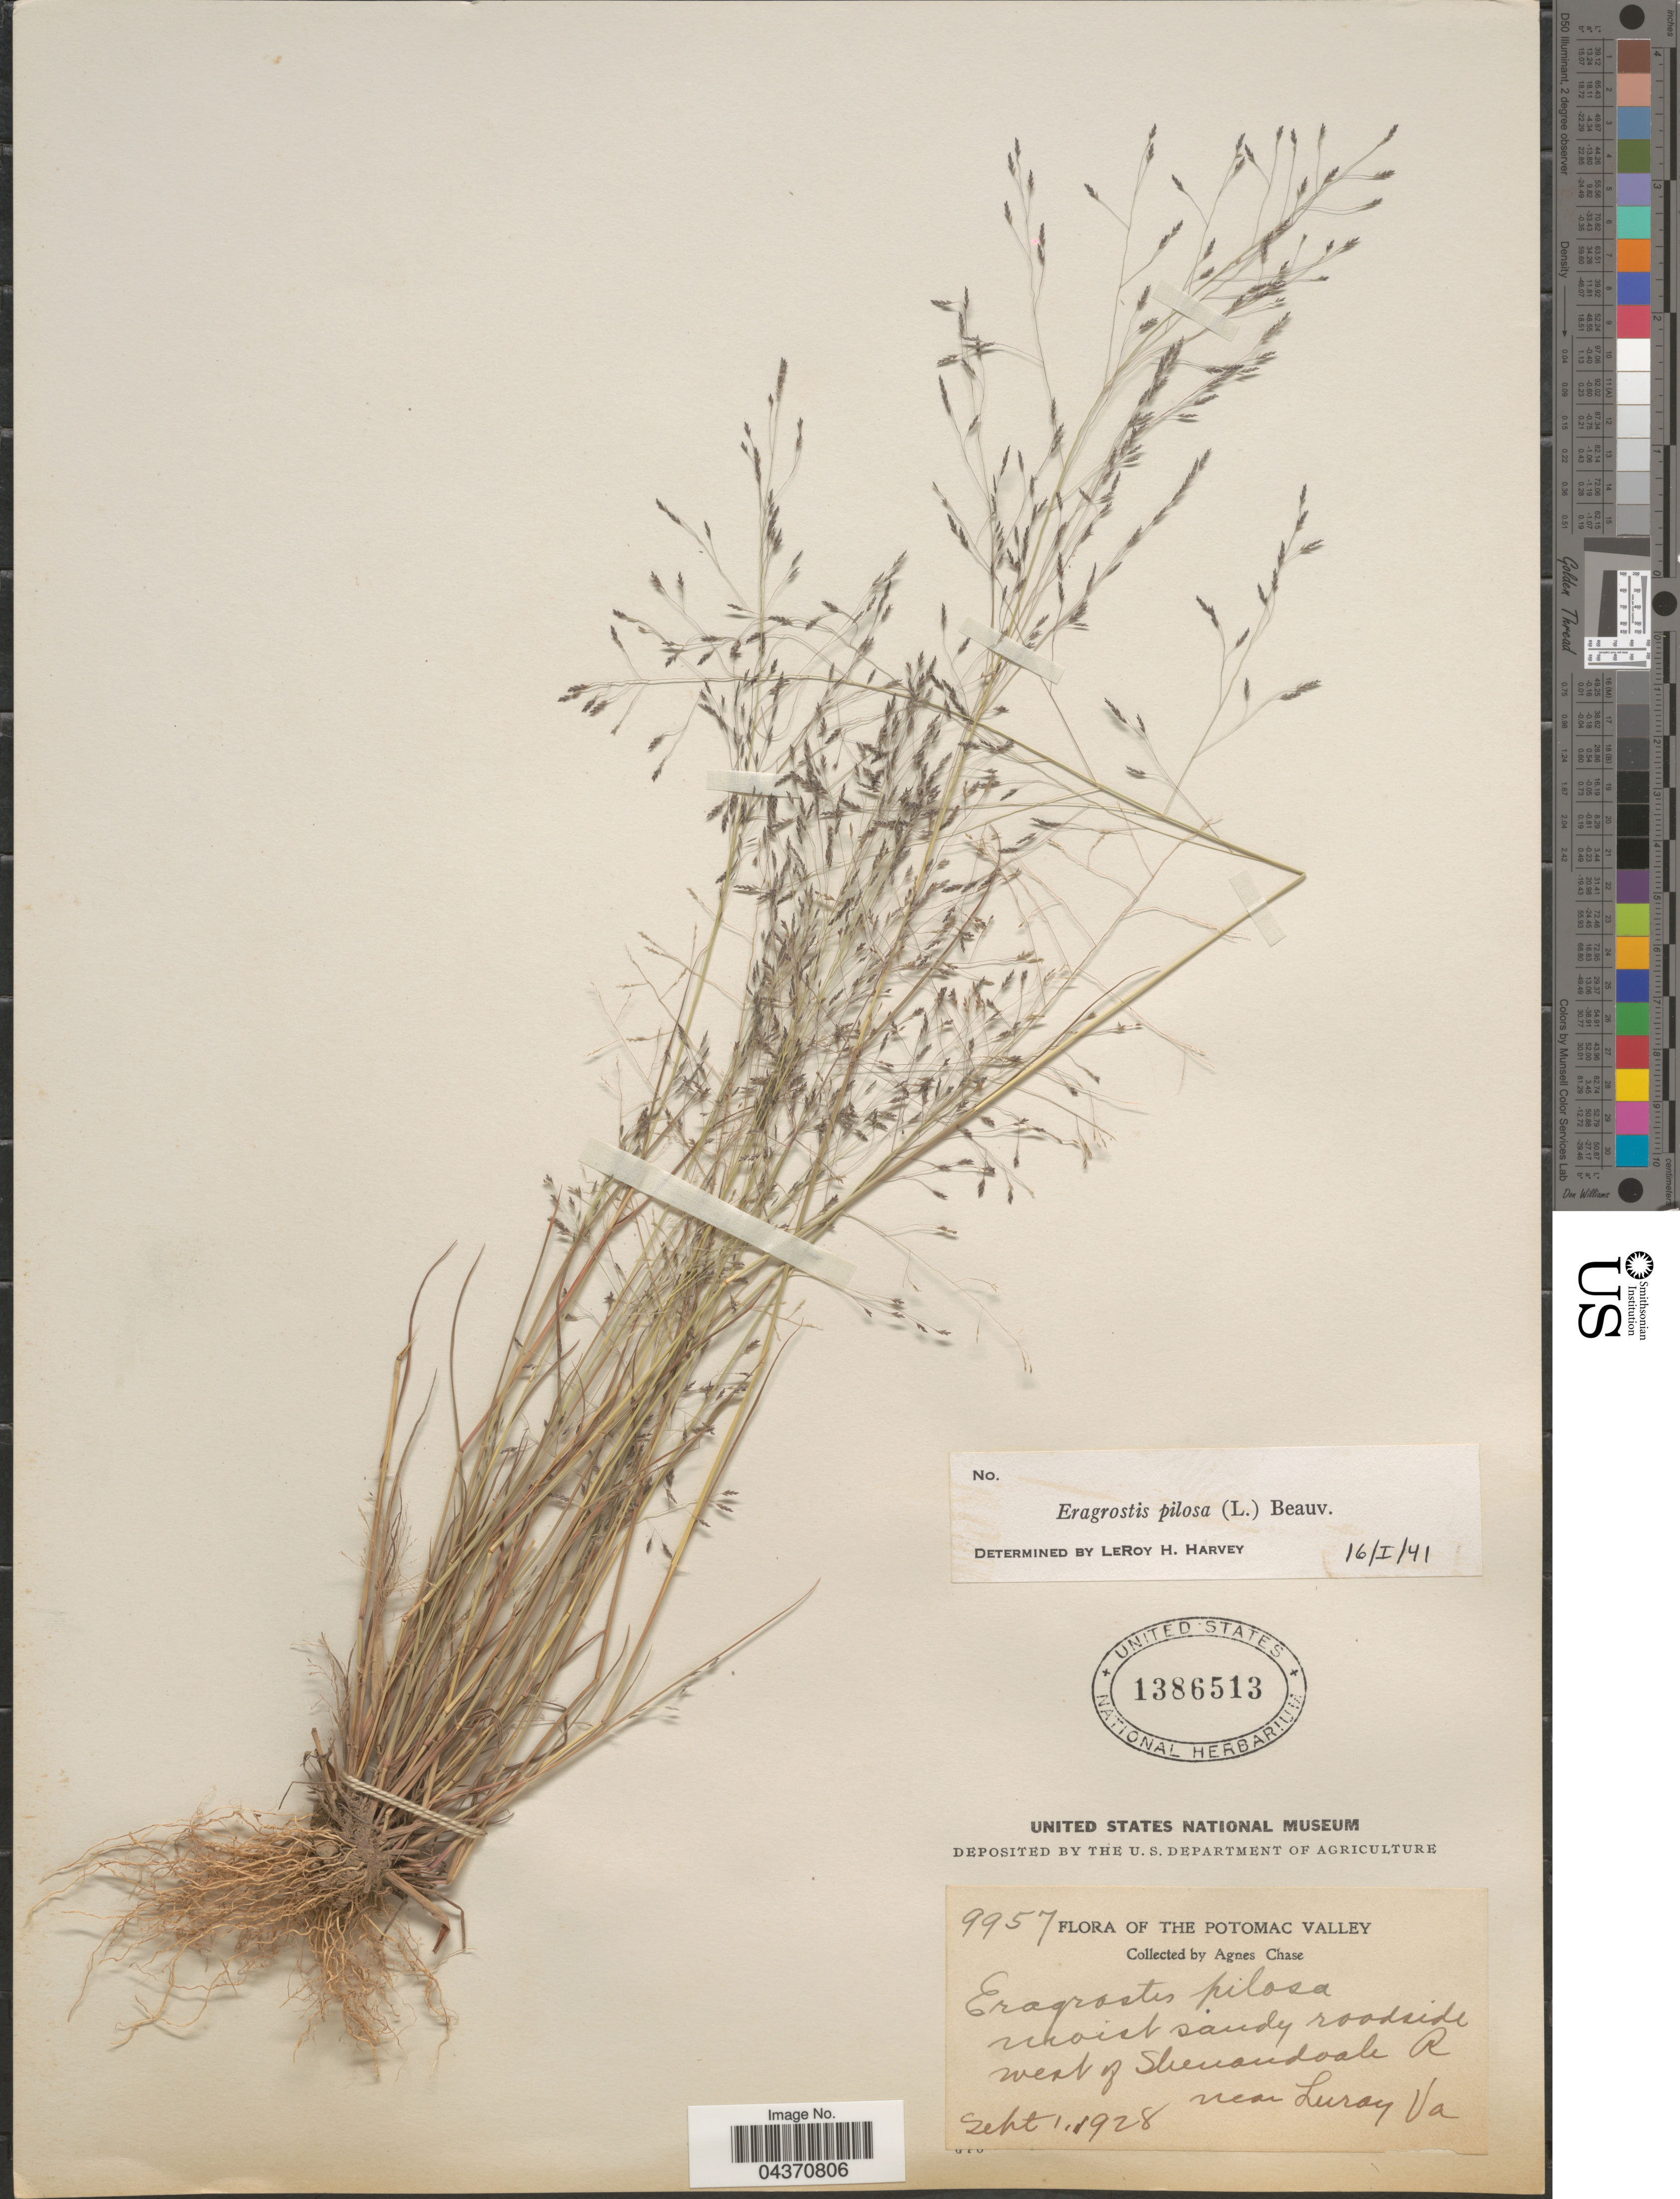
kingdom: Plantae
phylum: Tracheophyta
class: Liliopsida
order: Poales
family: Poaceae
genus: Eragrostis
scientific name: Eragrostis pilosa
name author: (L.) P. Beauv.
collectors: A. Chase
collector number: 9957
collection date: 1928-09-01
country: United States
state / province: Virginia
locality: The Potomac Valley. West of Shenandoah R near Luray.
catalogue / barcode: US 1386513